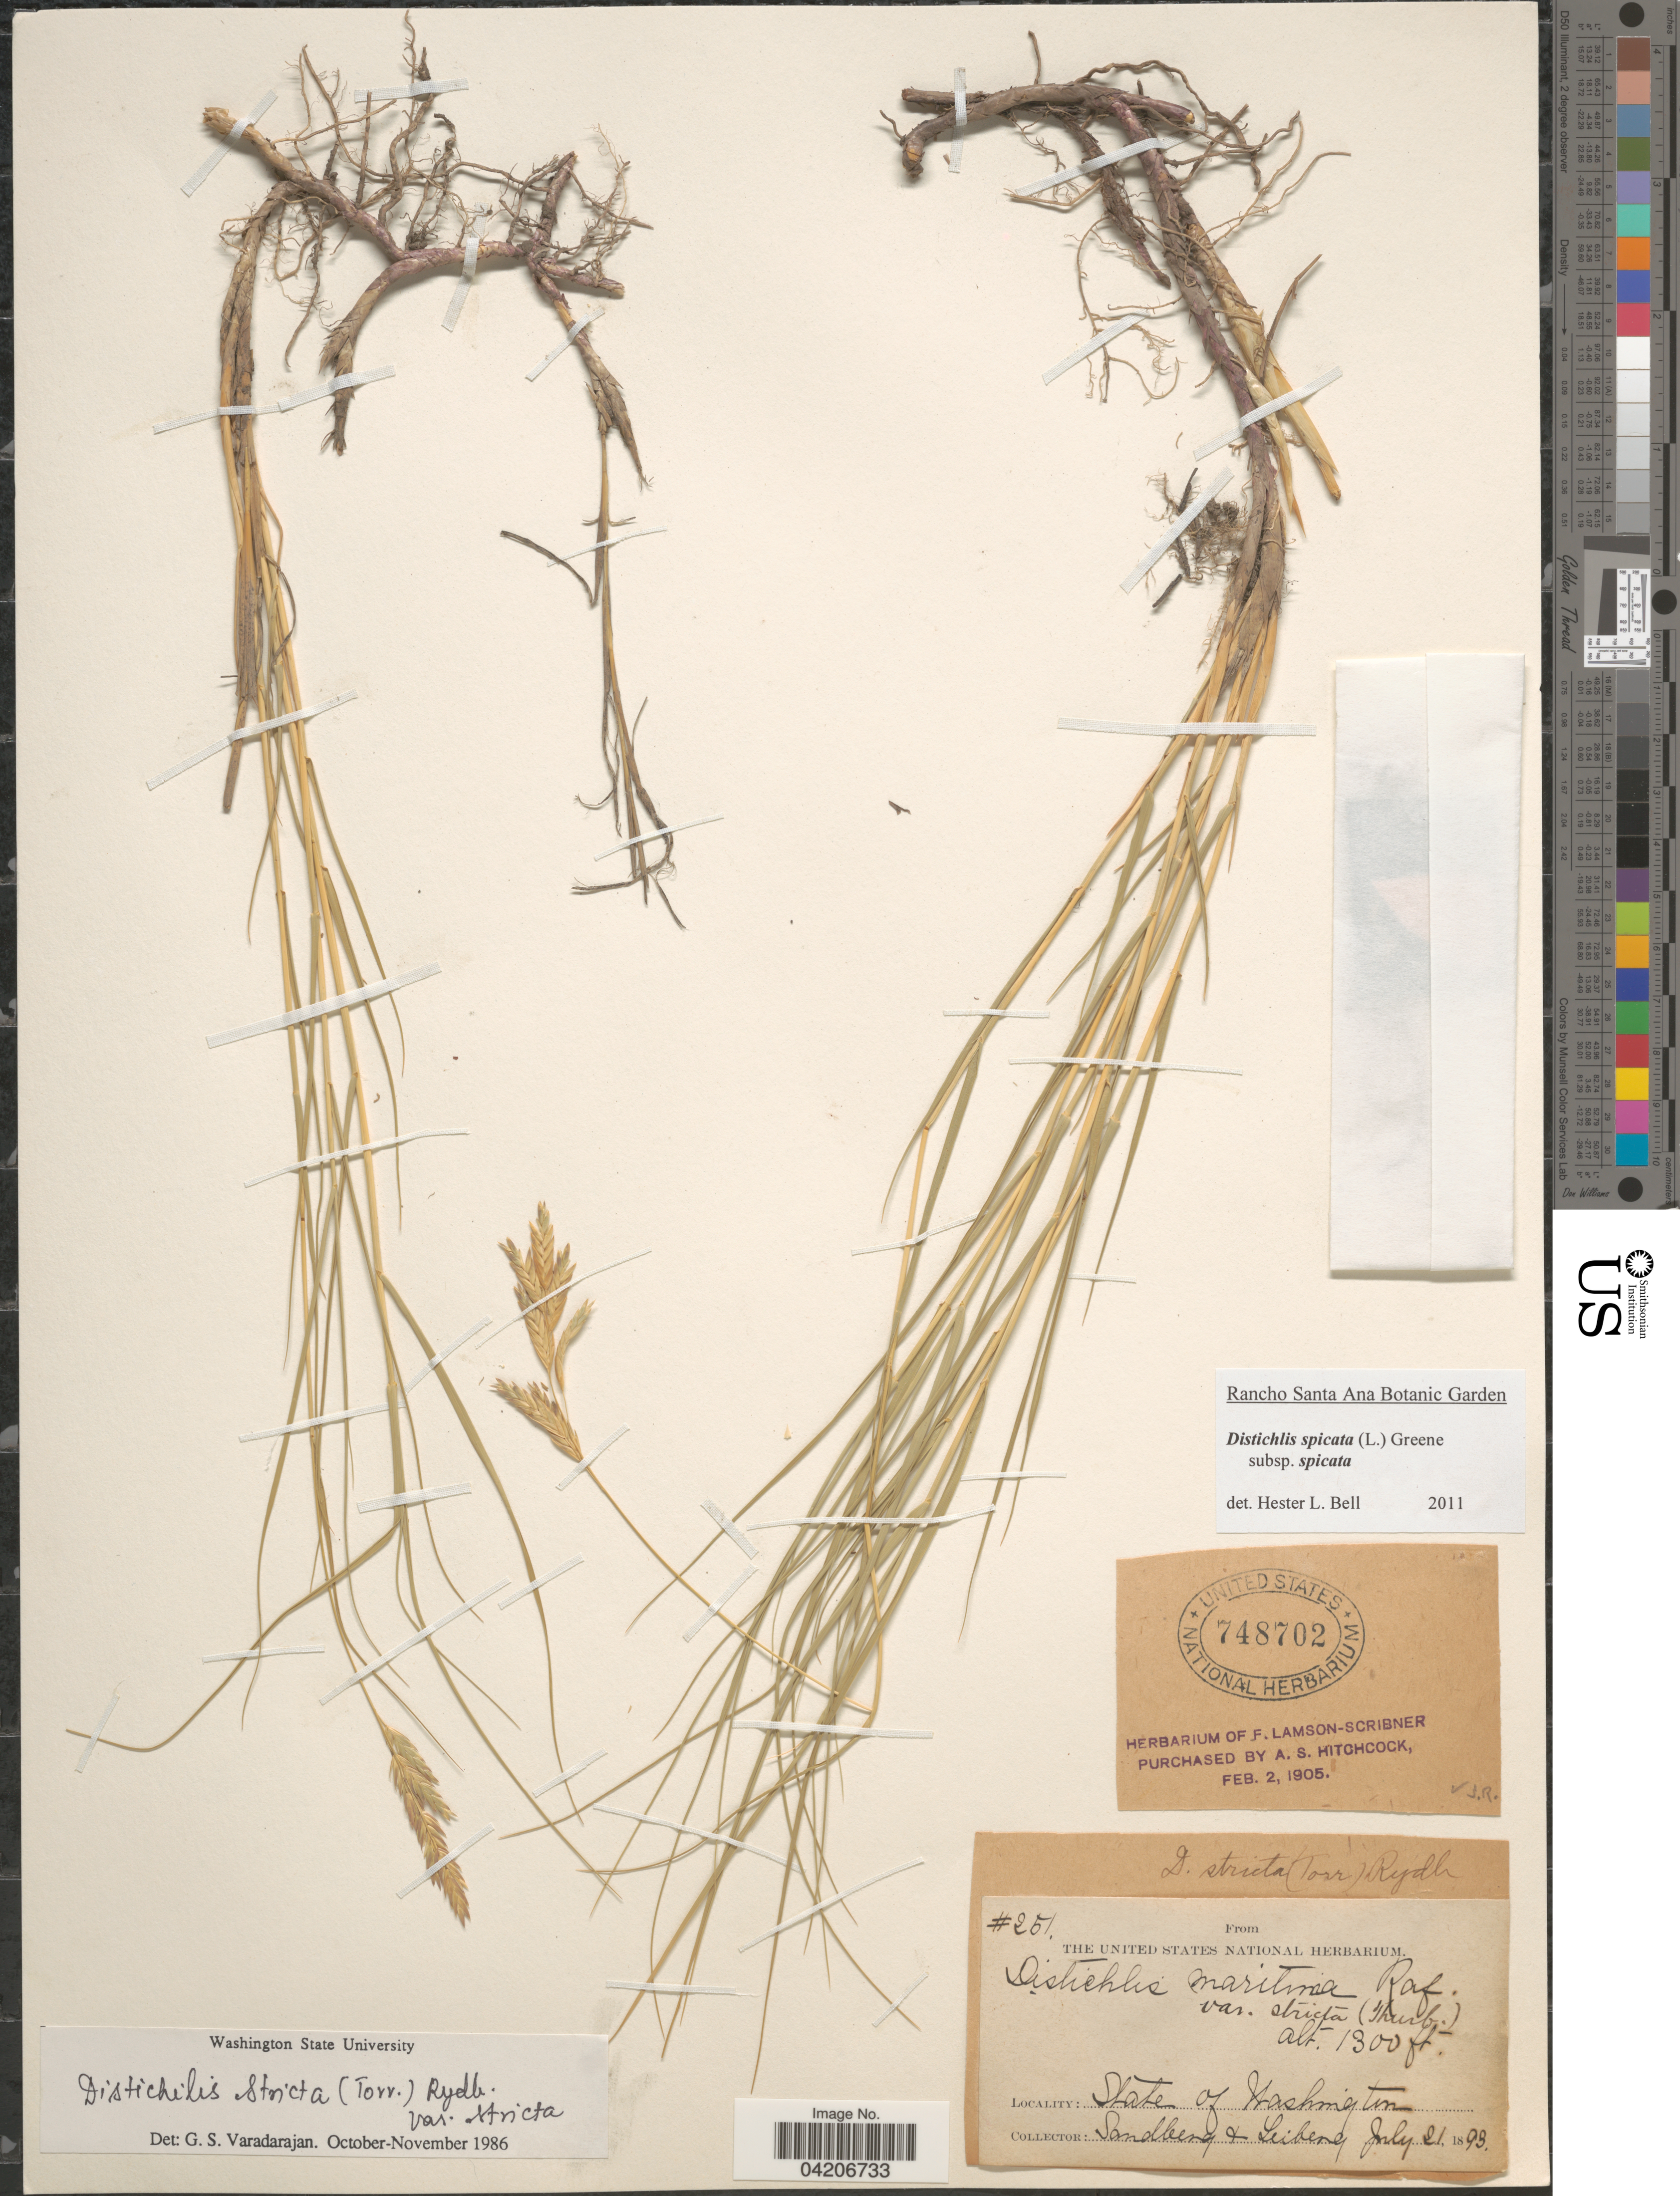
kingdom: Plantae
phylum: Tracheophyta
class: Liliopsida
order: Poales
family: Poaceae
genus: Distichlis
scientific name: Distichlis spicata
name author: (L.) Greene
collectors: Sandberg & -. Leiberg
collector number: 251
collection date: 1893-07-21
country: United States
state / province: Washington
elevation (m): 396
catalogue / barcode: US 748702